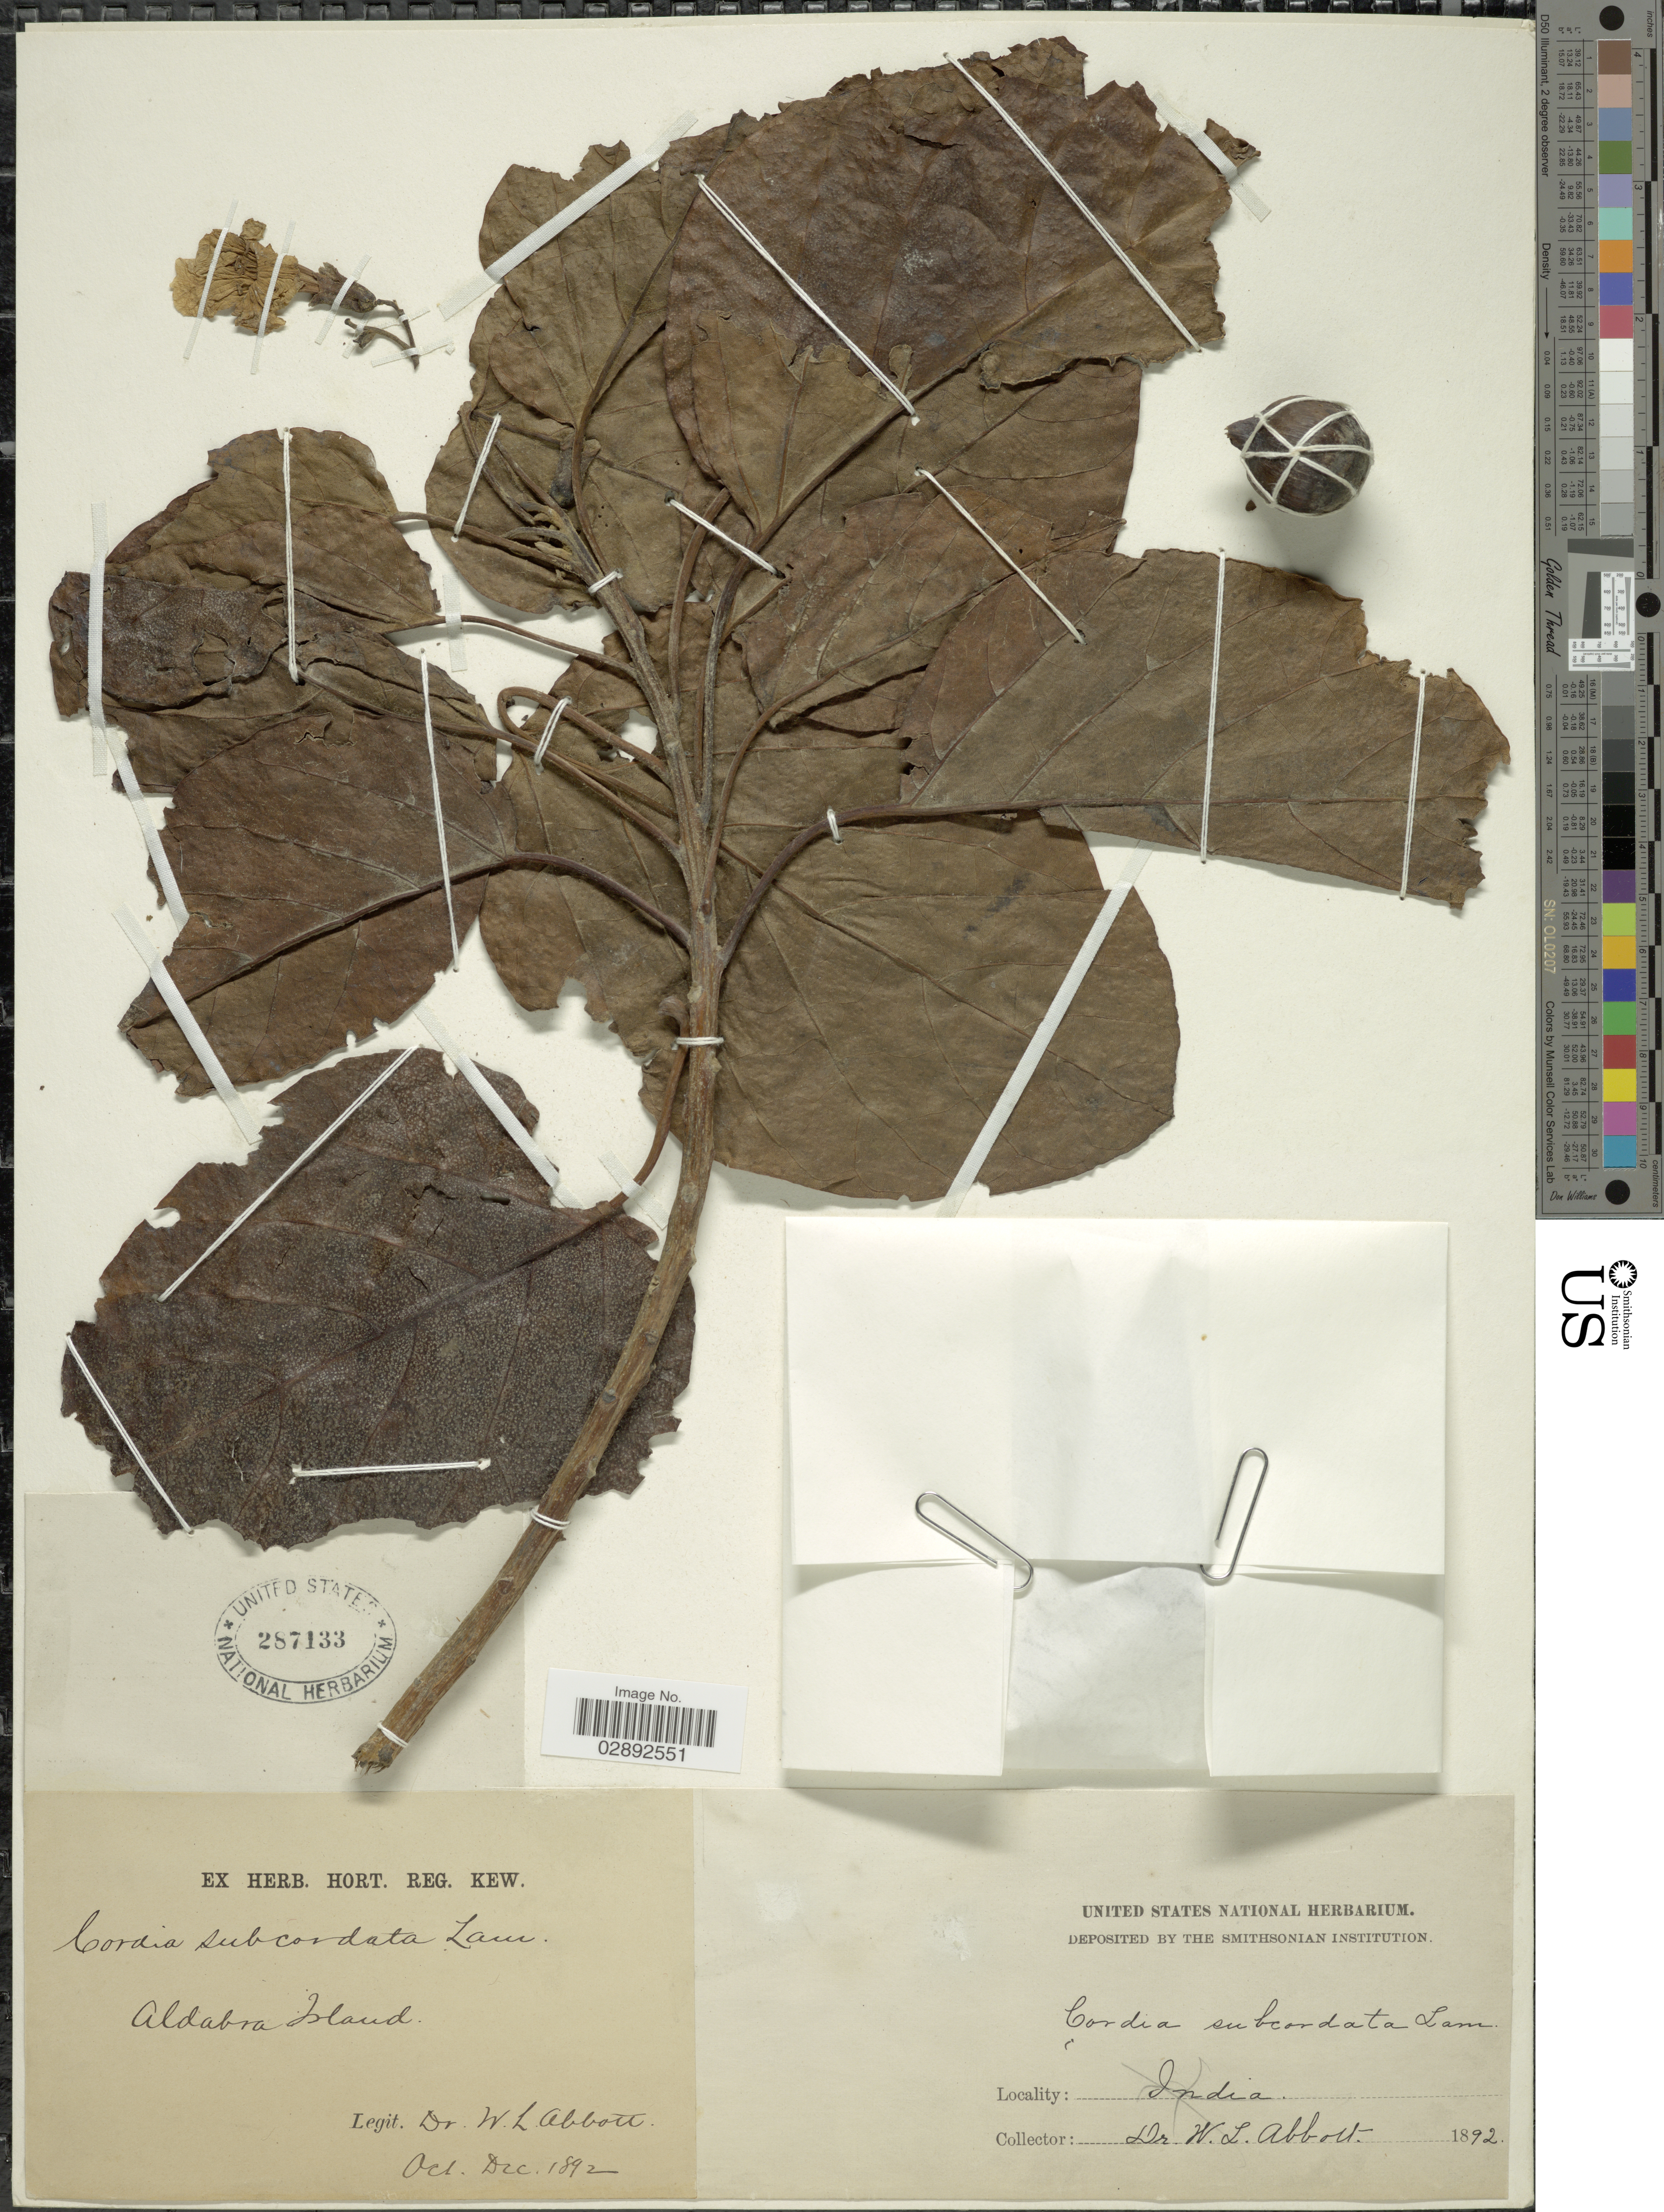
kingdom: Plantae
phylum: Tracheophyta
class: Magnoliopsida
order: Boraginales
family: Cordiaceae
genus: Cordia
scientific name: Cordia subcordata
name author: Lam.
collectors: W. L. Abbott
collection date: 1892-10/1892-12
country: Seychelles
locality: Aldabra Island.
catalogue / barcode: US 287133